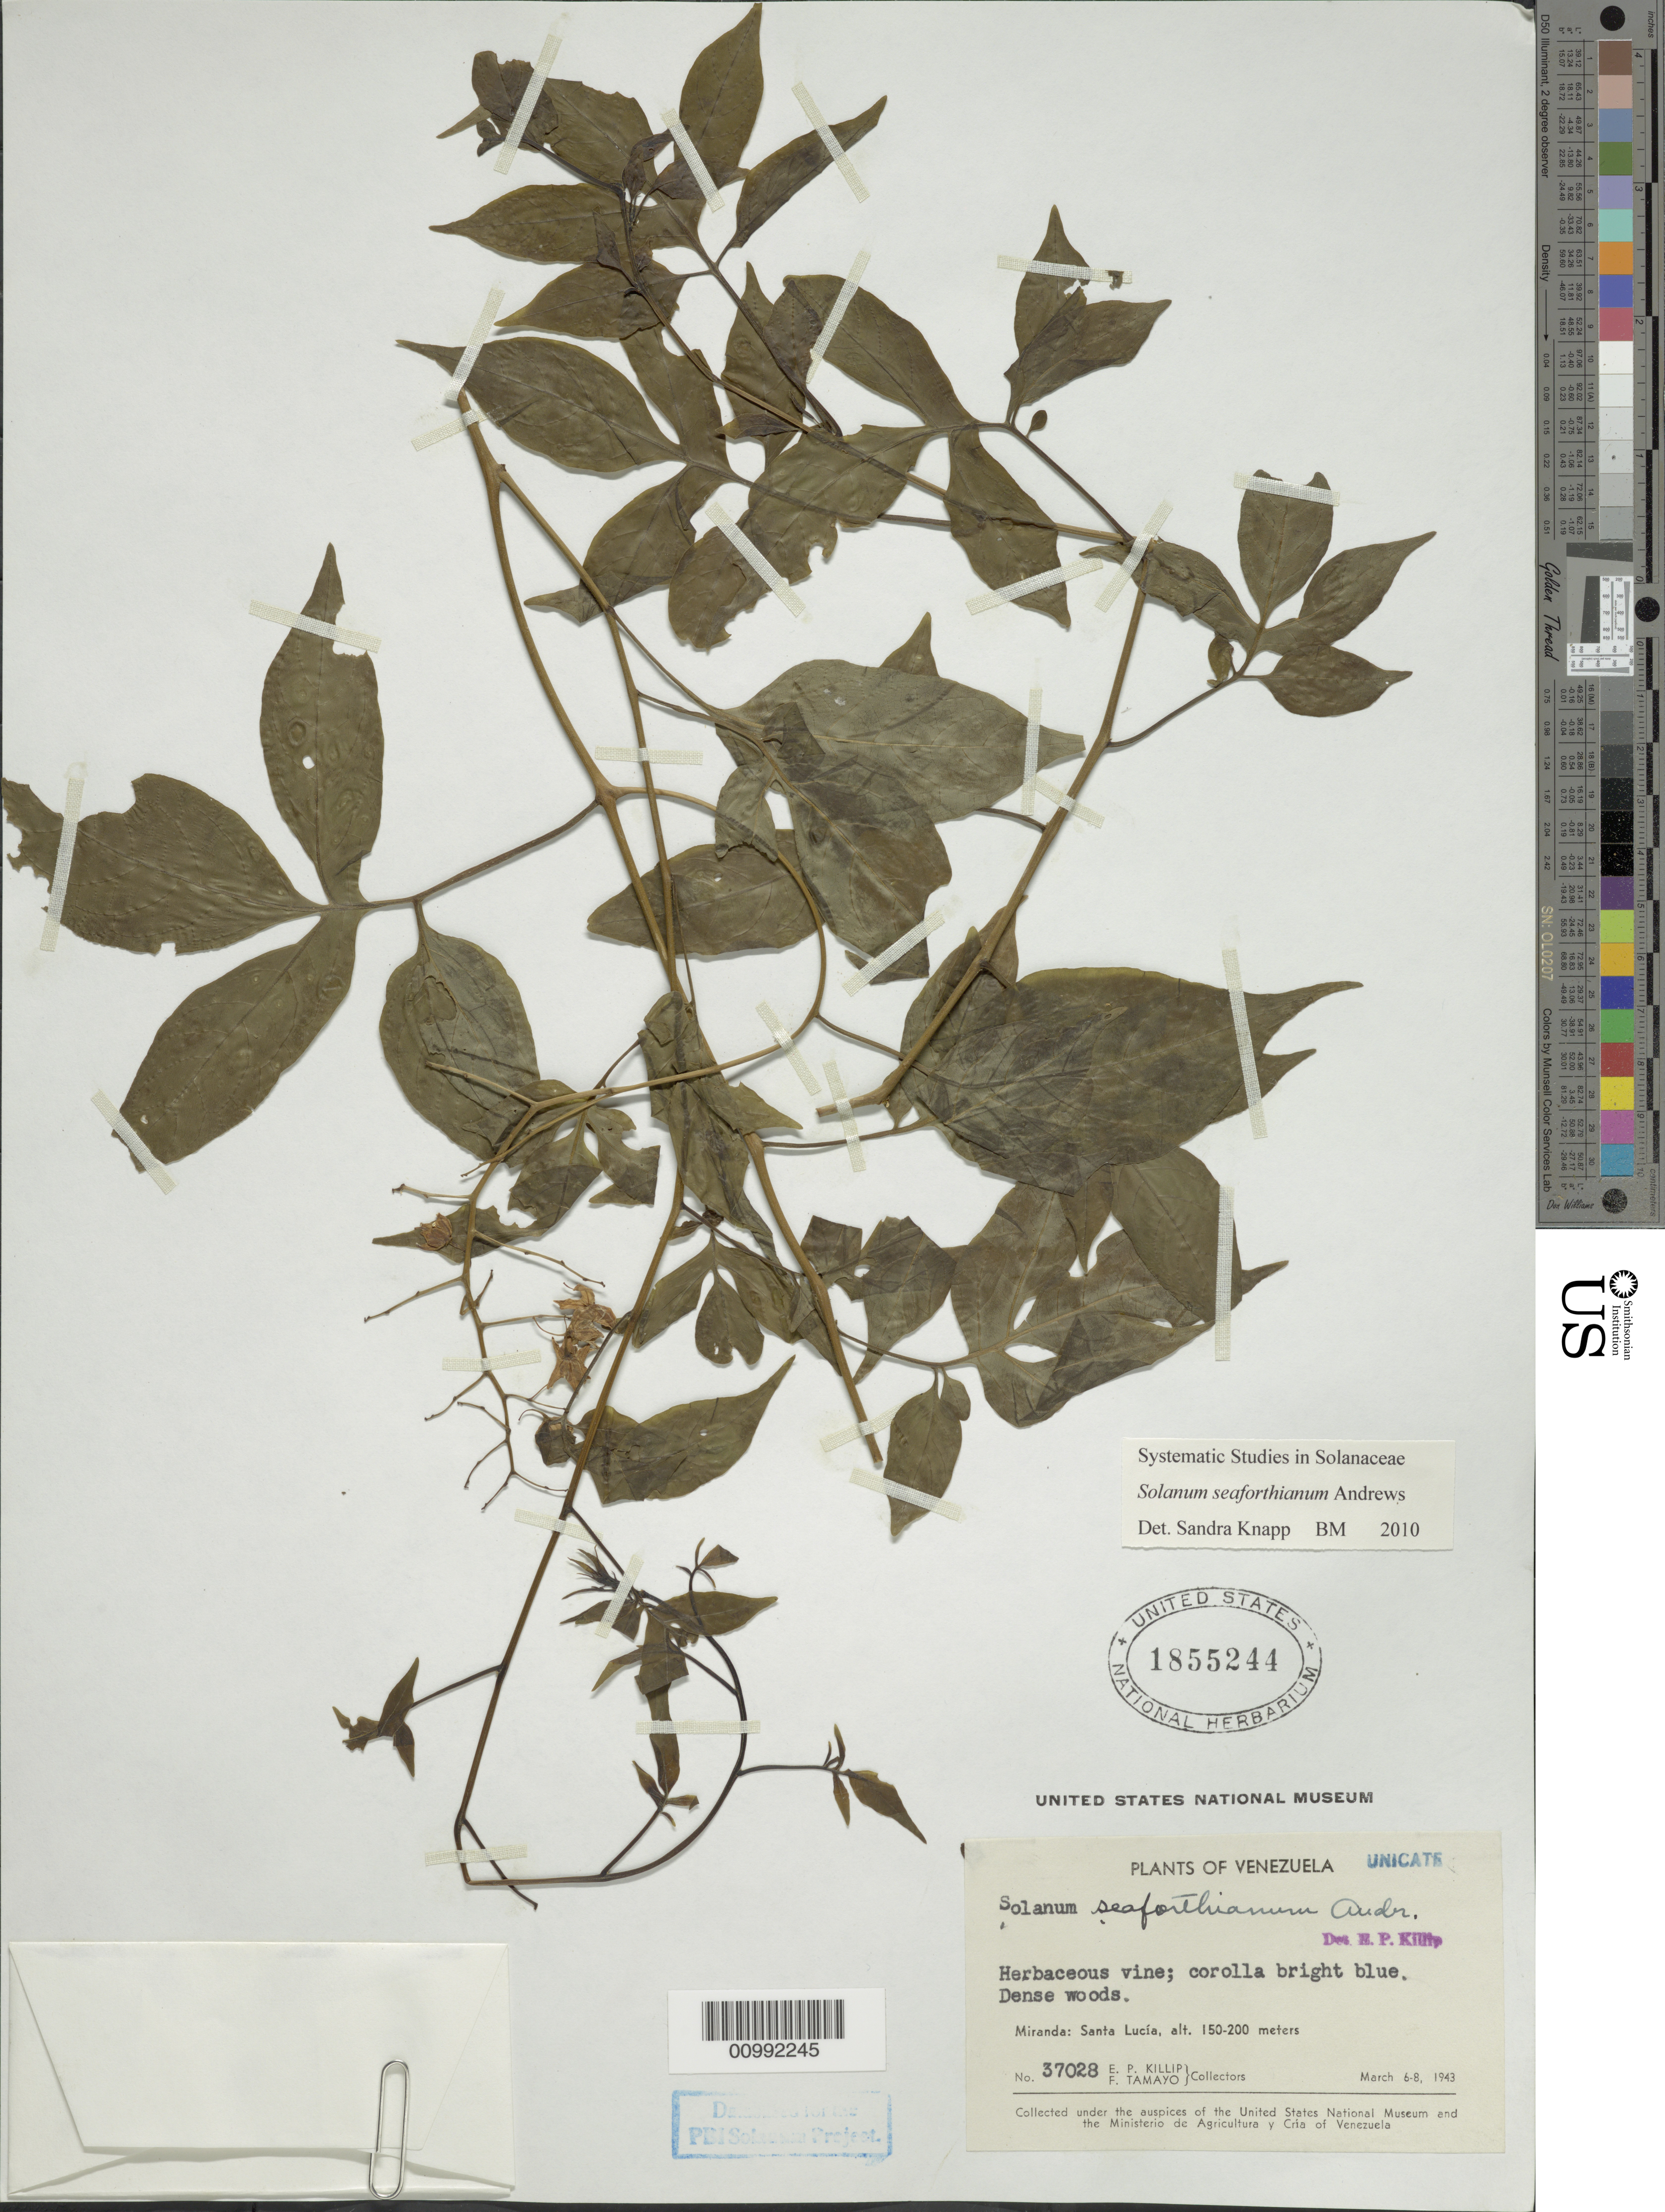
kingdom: Plantae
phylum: Tracheophyta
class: Magnoliopsida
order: Solanales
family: Solanaceae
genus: Solanum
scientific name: Solanum seaforthianum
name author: Andrews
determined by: Knapp, S. D.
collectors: E. P. Killip & A. C. Smith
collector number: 37028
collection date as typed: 6 Mar 1943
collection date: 1943-03-06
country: Venezuela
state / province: Miranda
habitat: dense woods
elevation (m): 150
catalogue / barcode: US 1855244